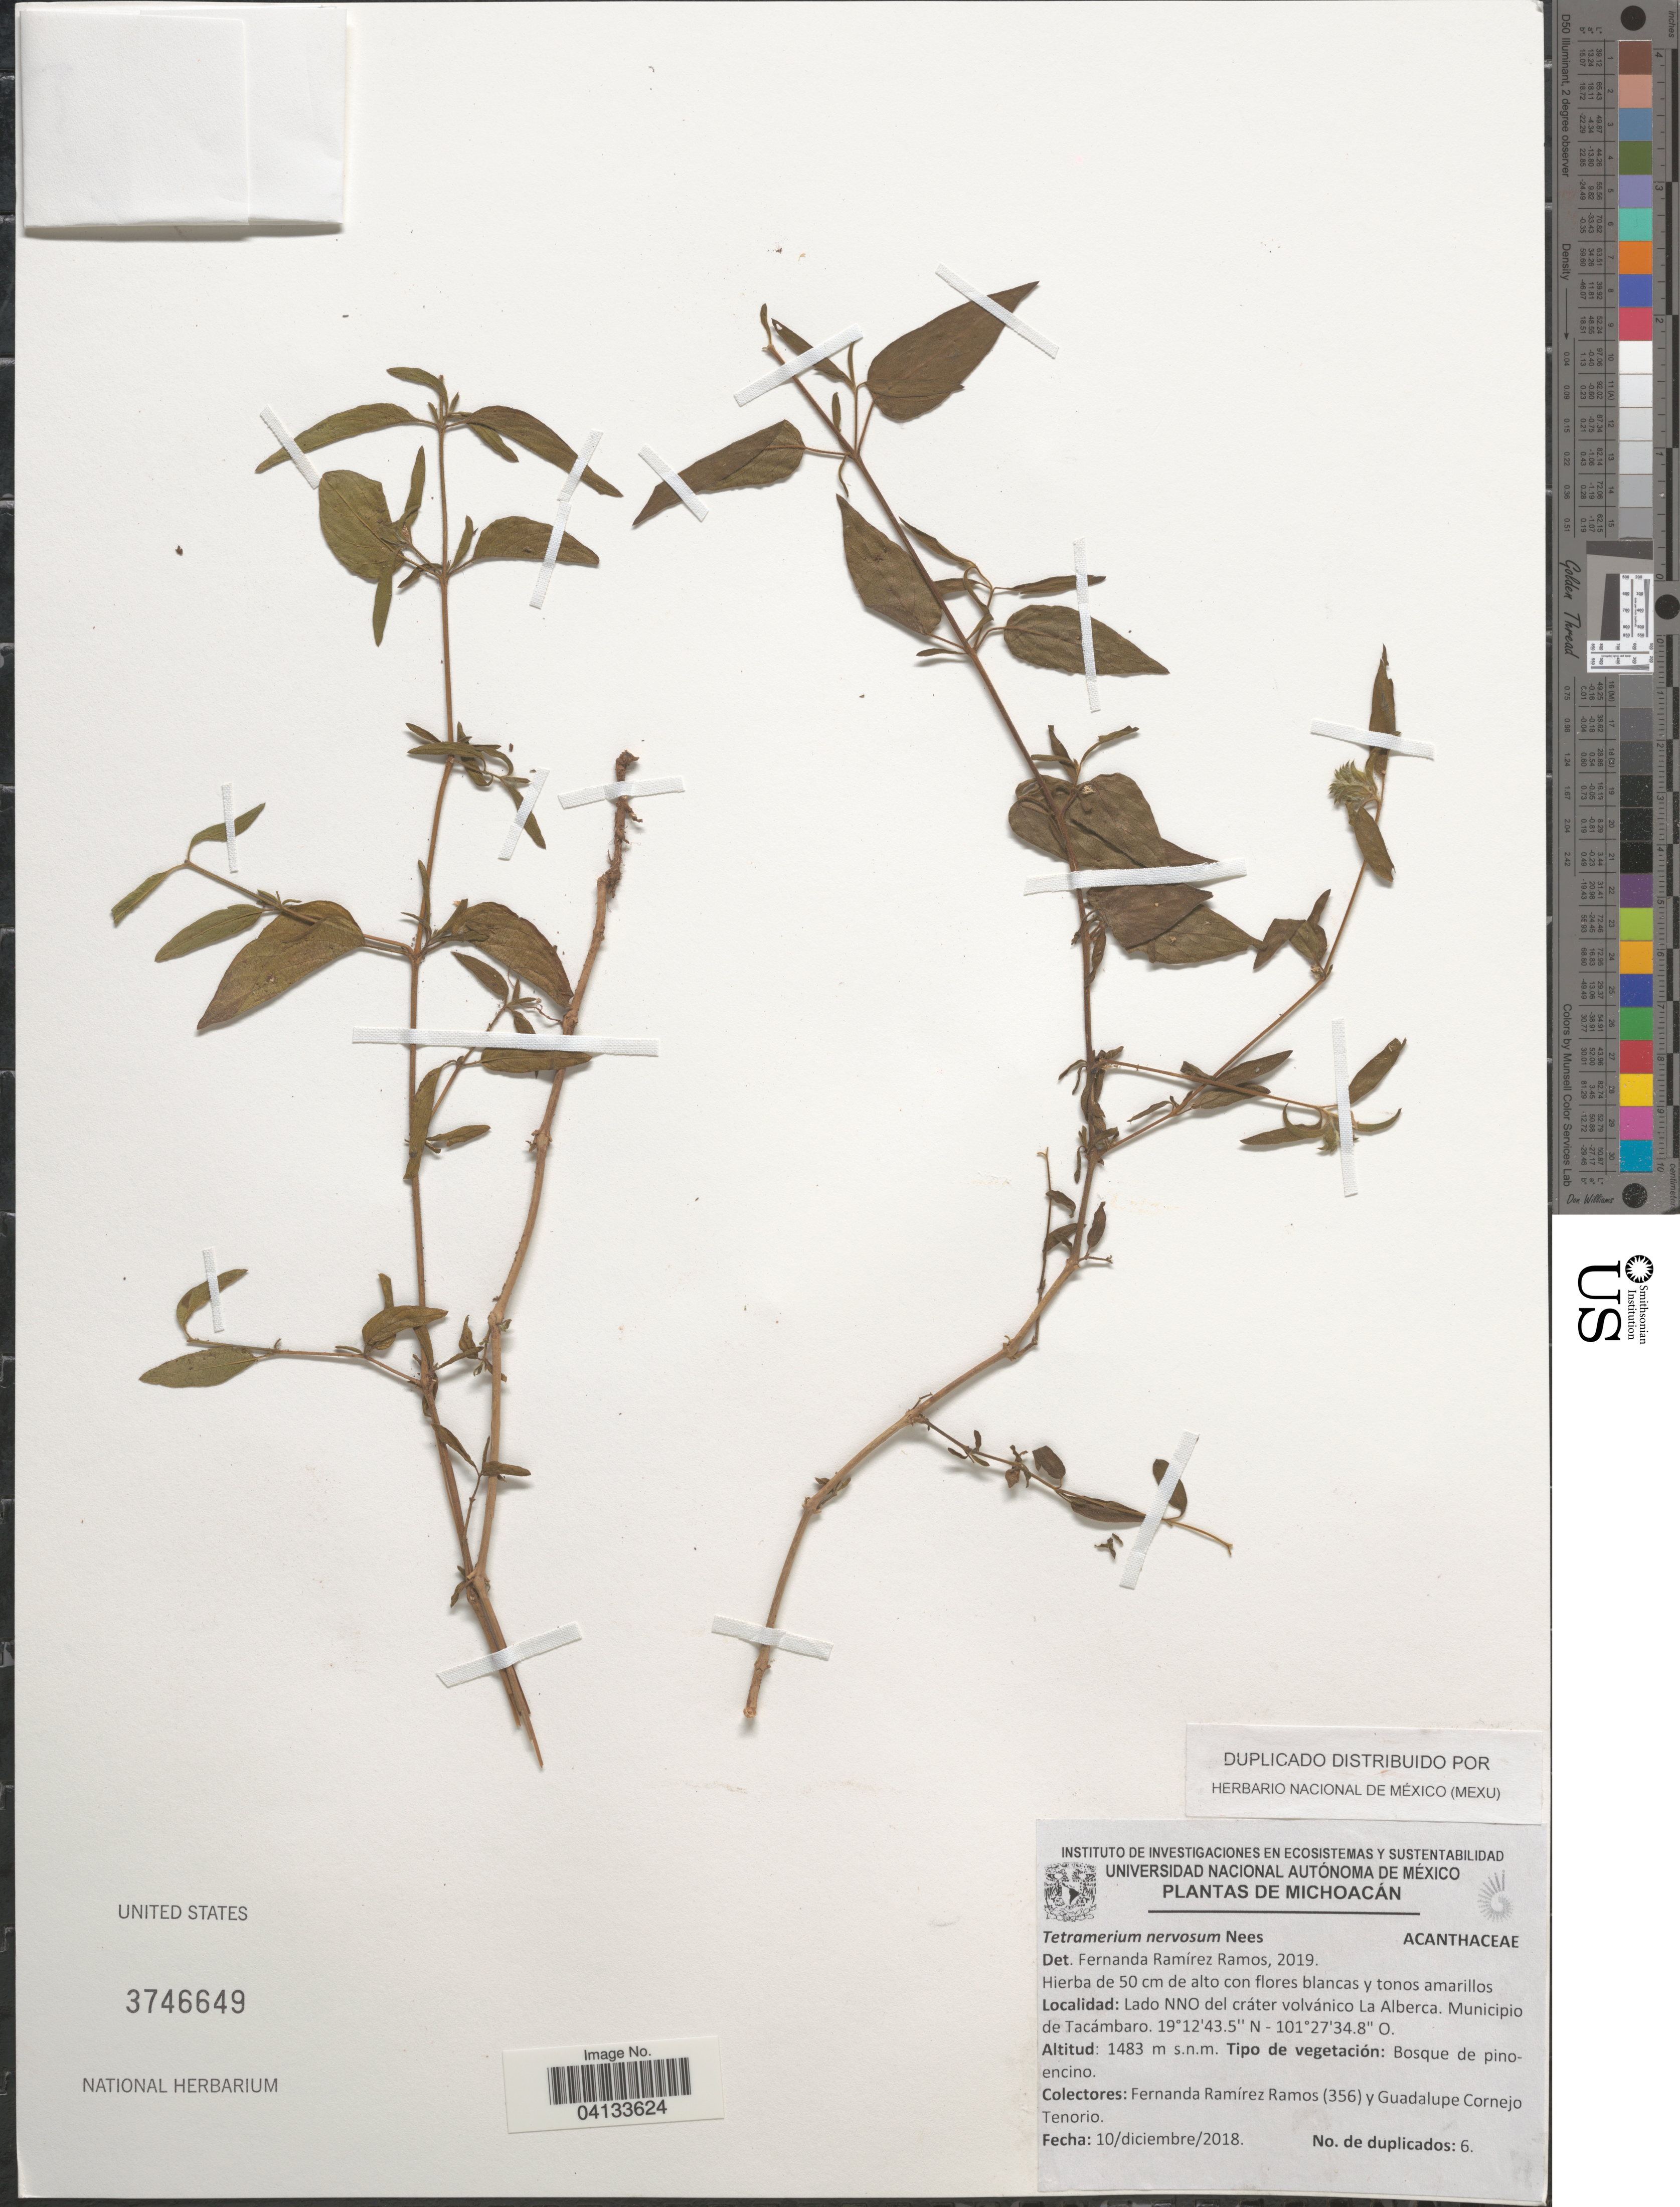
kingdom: Plantae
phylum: Tracheophyta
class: Magnoliopsida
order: Lamiales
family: Acanthaceae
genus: Tetramerium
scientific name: Tetramerium nervosum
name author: Nees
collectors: F. Ramirez R. & G. Cornejo Tenorio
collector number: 356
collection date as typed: Transcribed d/m/y: 10/12/2018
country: Mexico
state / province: Michoacán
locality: Lado NNO del cráter volvánico La Alberca. Municipio de Tacámbaro.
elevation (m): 1483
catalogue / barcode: US 3746649